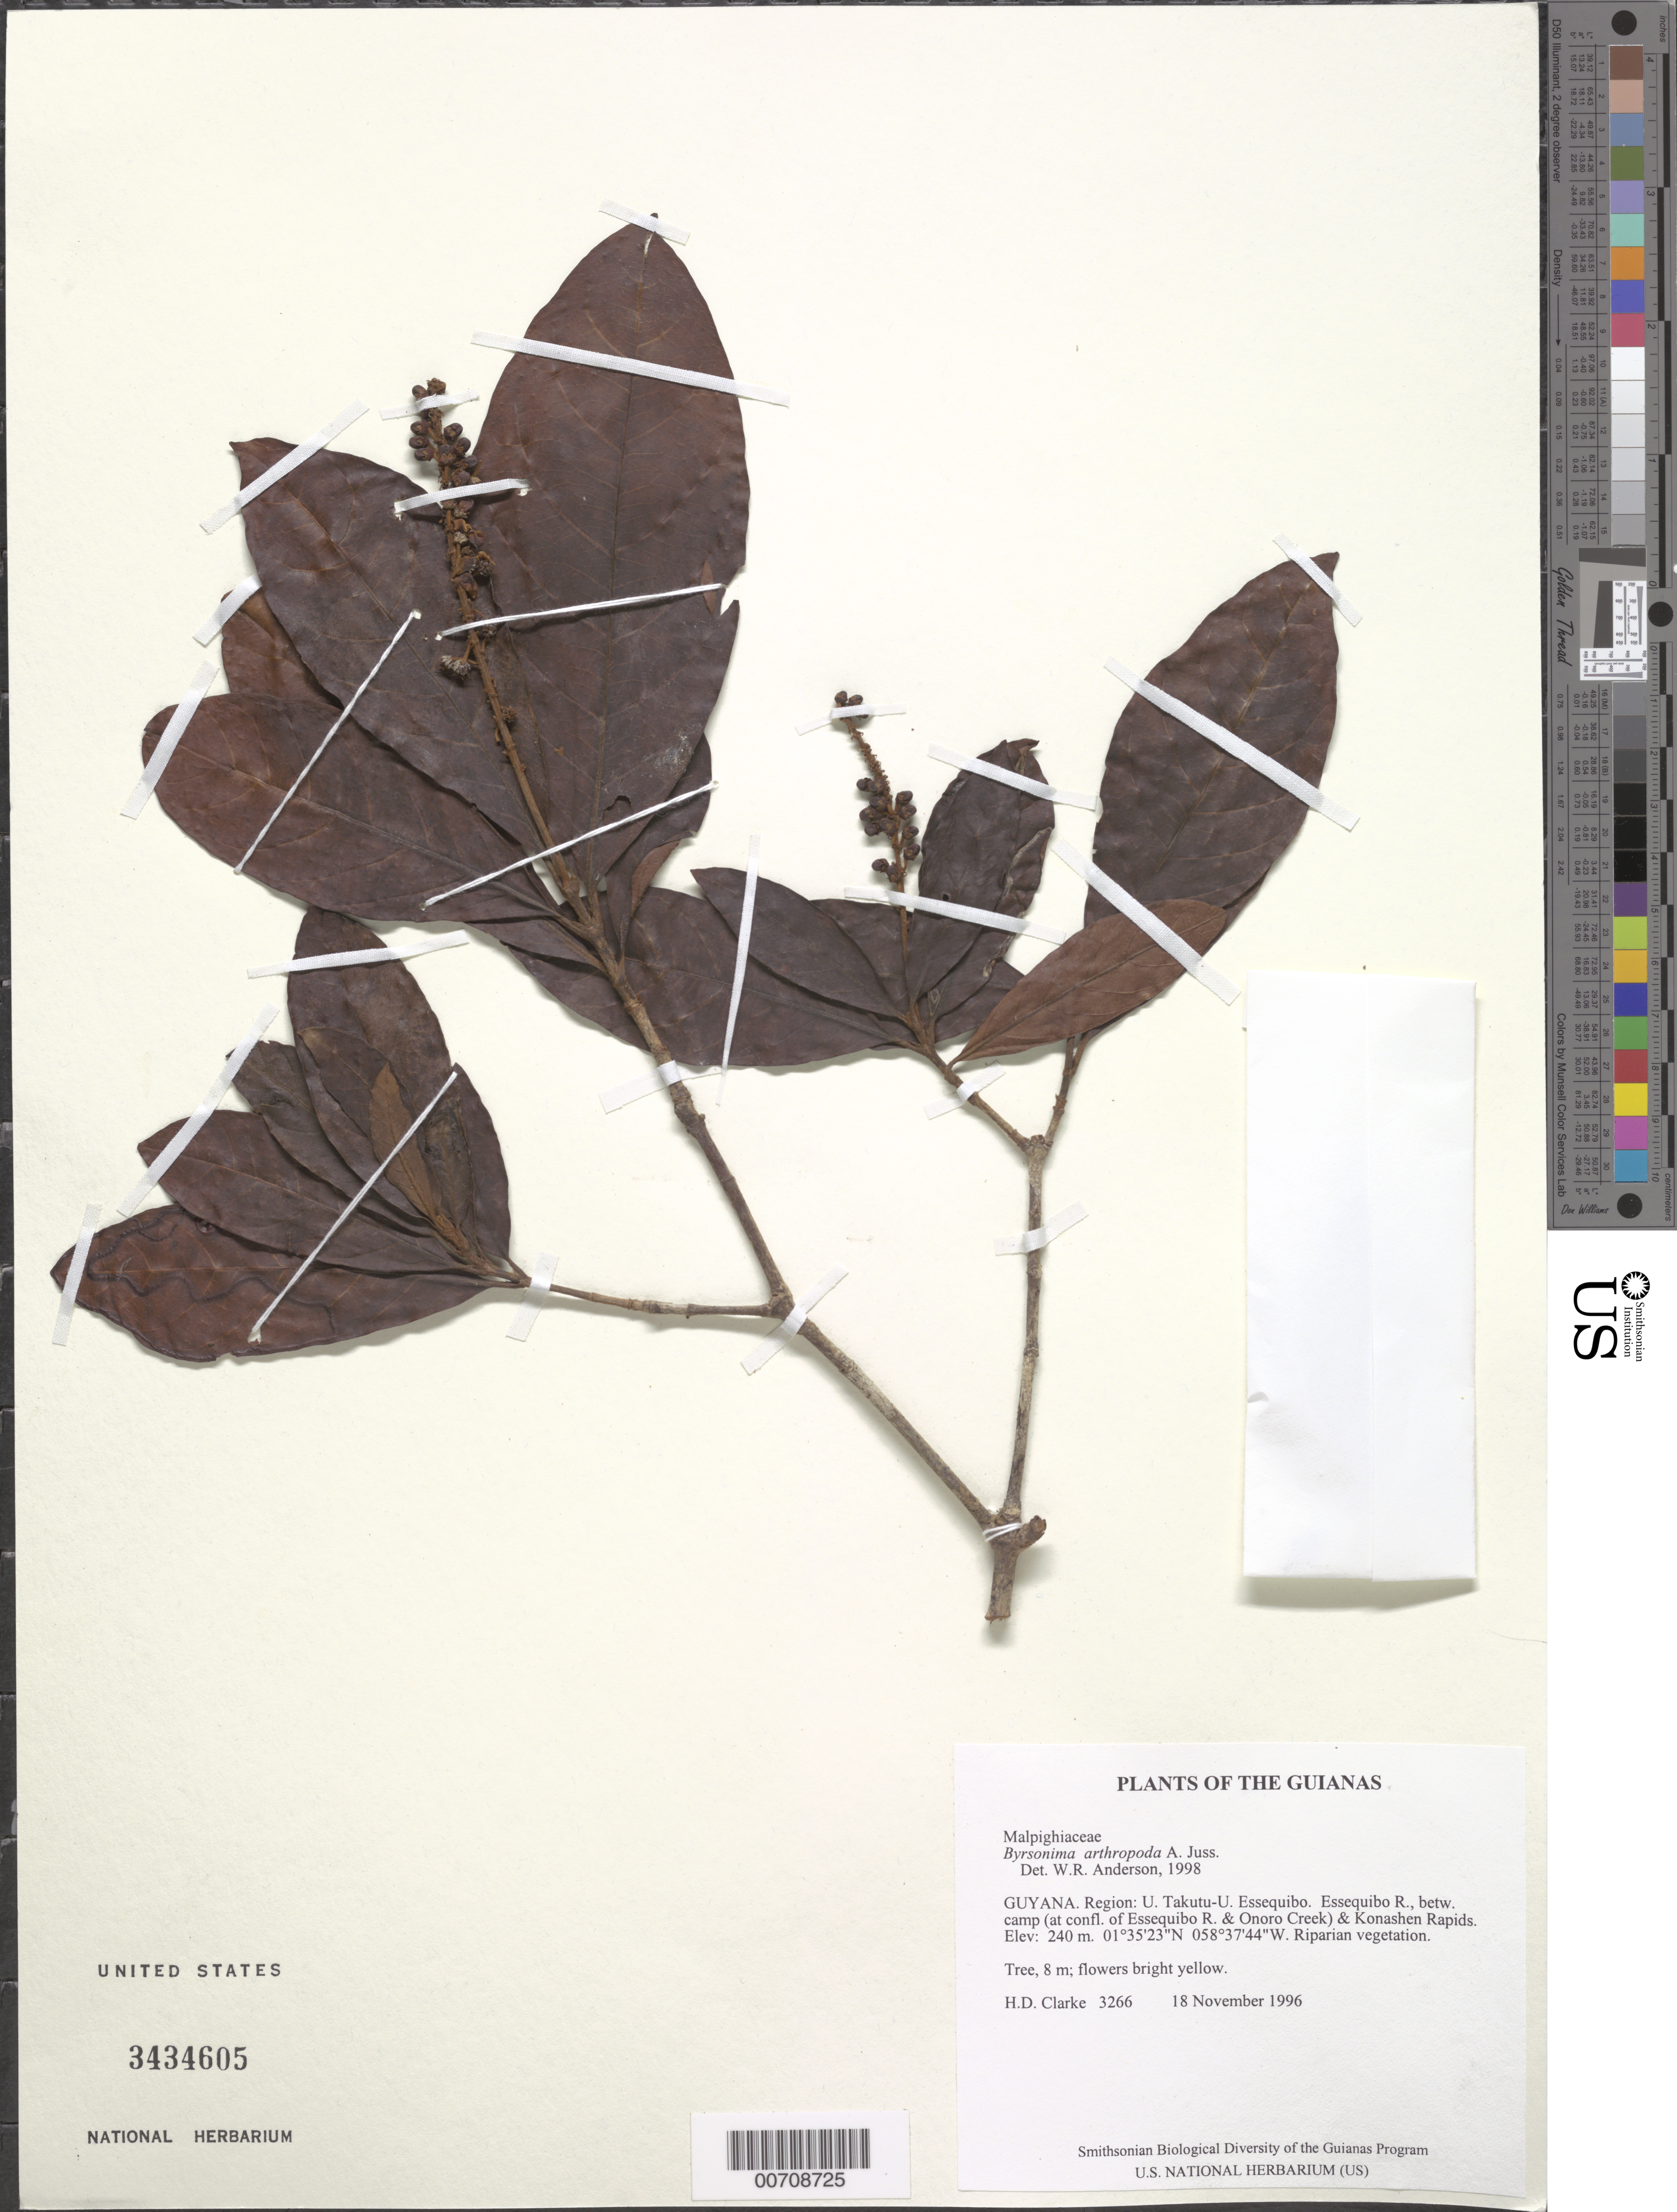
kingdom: Plantae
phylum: Tracheophyta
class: Magnoliopsida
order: Malpighiales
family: Malpighiaceae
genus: Byrsonima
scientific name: Byrsonima arthropoda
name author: A. Juss.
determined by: Anderson, W. R., (MICH), University of Michigan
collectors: H. D. Clarke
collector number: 3266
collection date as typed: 18 November 1996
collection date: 1996-11-18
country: Guyana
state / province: U. Takutu-U. Essequibo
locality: Essequibo R., betw. camp (at confl. of Essequibo R. & Onoro Creek) & Konashen Rapids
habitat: Riparian vegetation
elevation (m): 240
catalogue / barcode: US 3434605